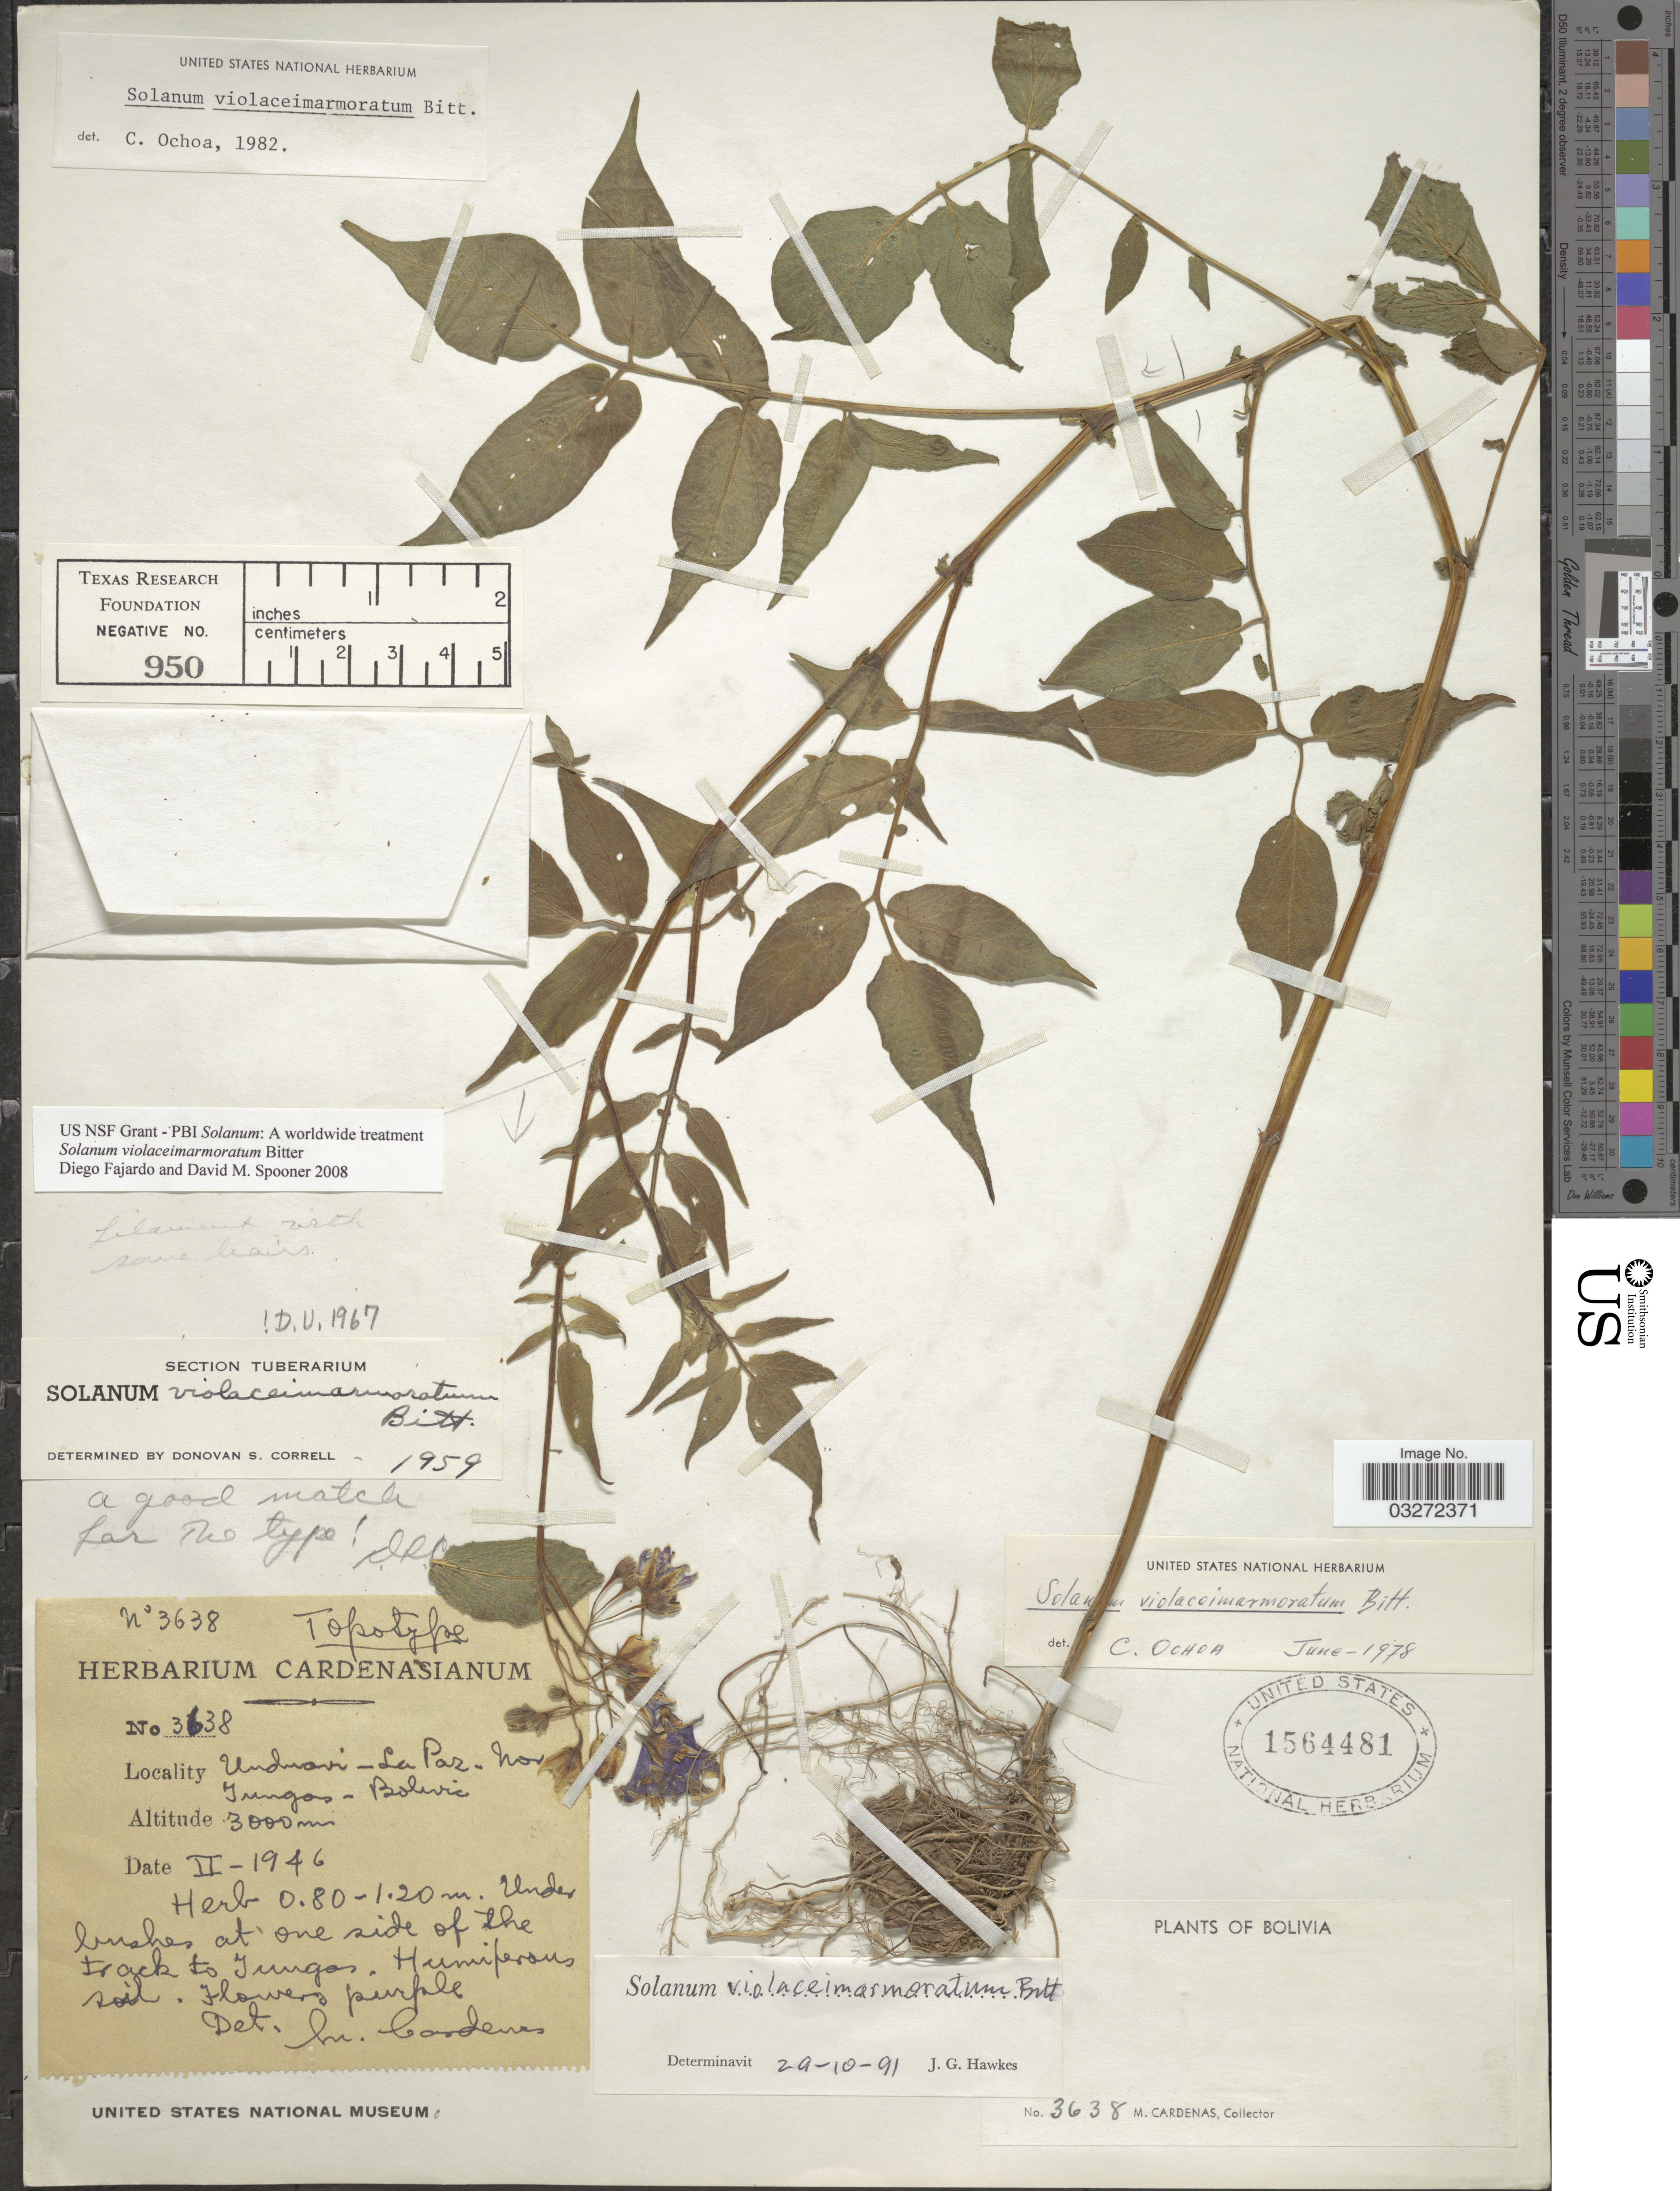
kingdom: Plantae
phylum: Tracheophyta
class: Magnoliopsida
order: Solanales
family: Solanaceae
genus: Solanum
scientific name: Solanum violaceimarmoratum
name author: Bitter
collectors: M. Cárdenas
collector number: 3638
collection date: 1946-02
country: Bolivia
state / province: La Paz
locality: Unduavi - Nor Yungas. At one side of the track to Yungas.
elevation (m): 3000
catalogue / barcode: US 1564481